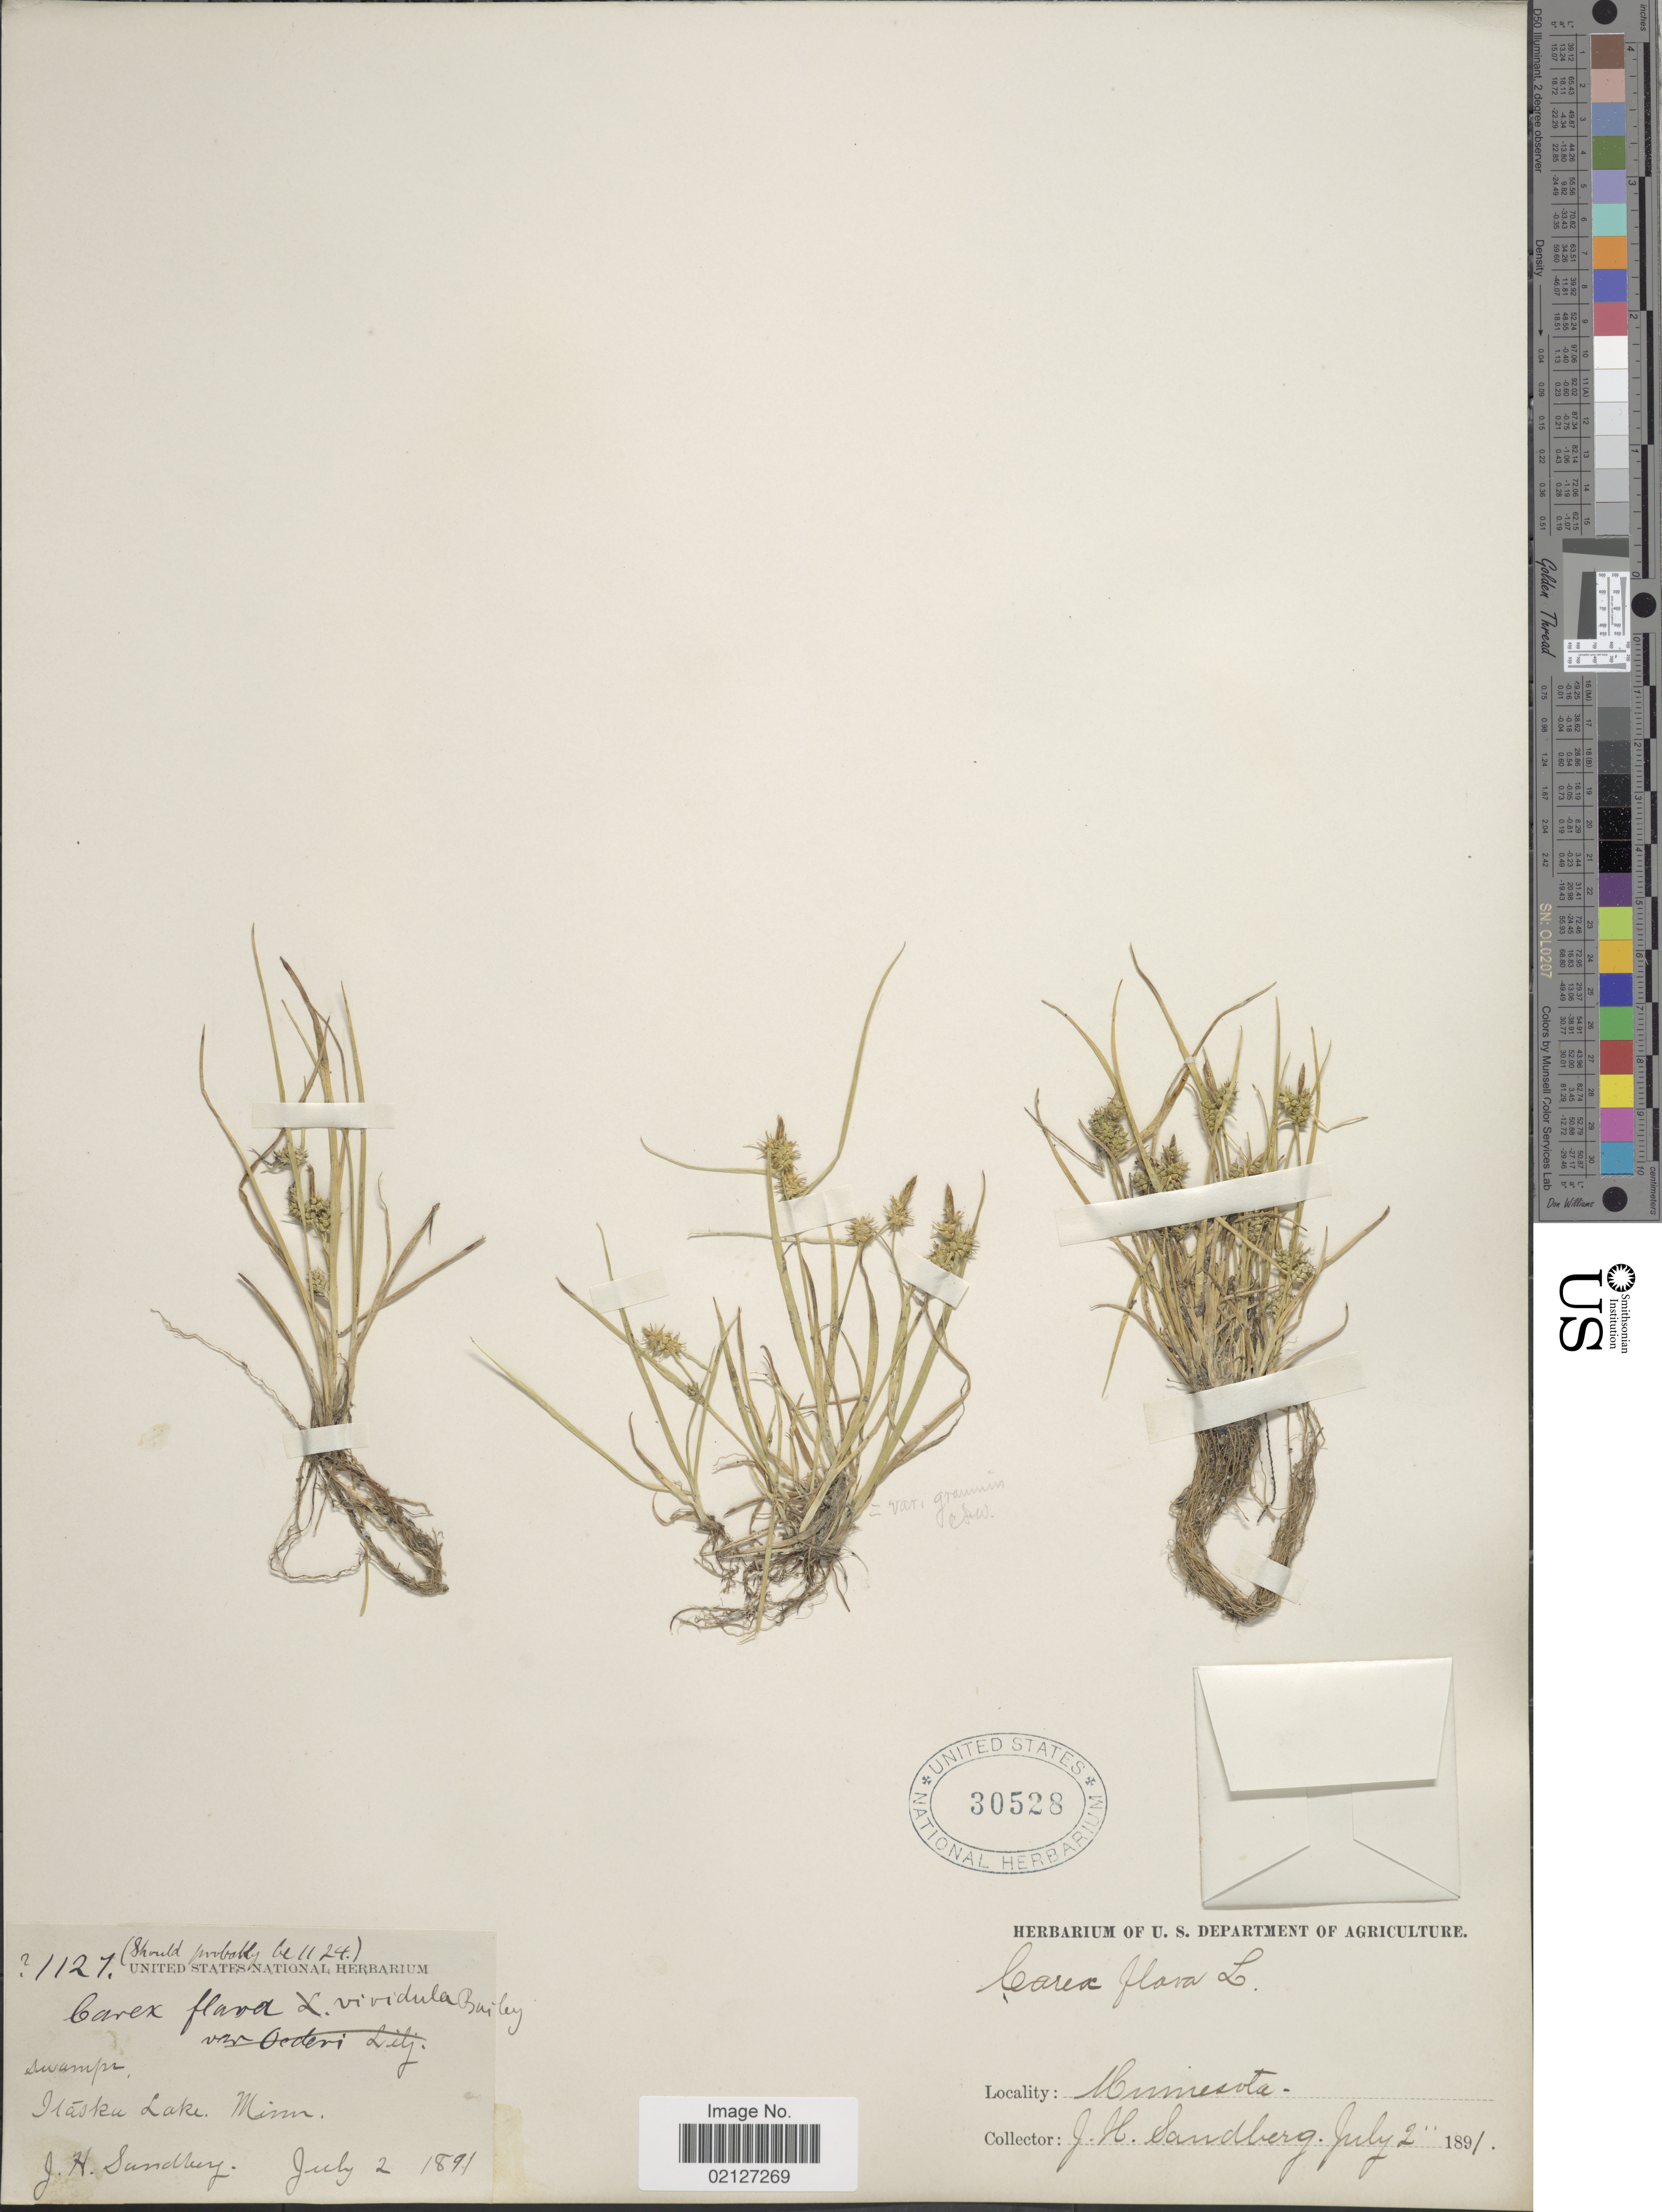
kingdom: Plantae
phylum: Tracheophyta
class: Liliopsida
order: Poales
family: Cyperaceae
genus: Carex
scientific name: Carex oederi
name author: Retz.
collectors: J. H. Sandberg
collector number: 1127/1124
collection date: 1891-07-02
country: United States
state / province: Minnesota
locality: Itasku Lake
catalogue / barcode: US 30528